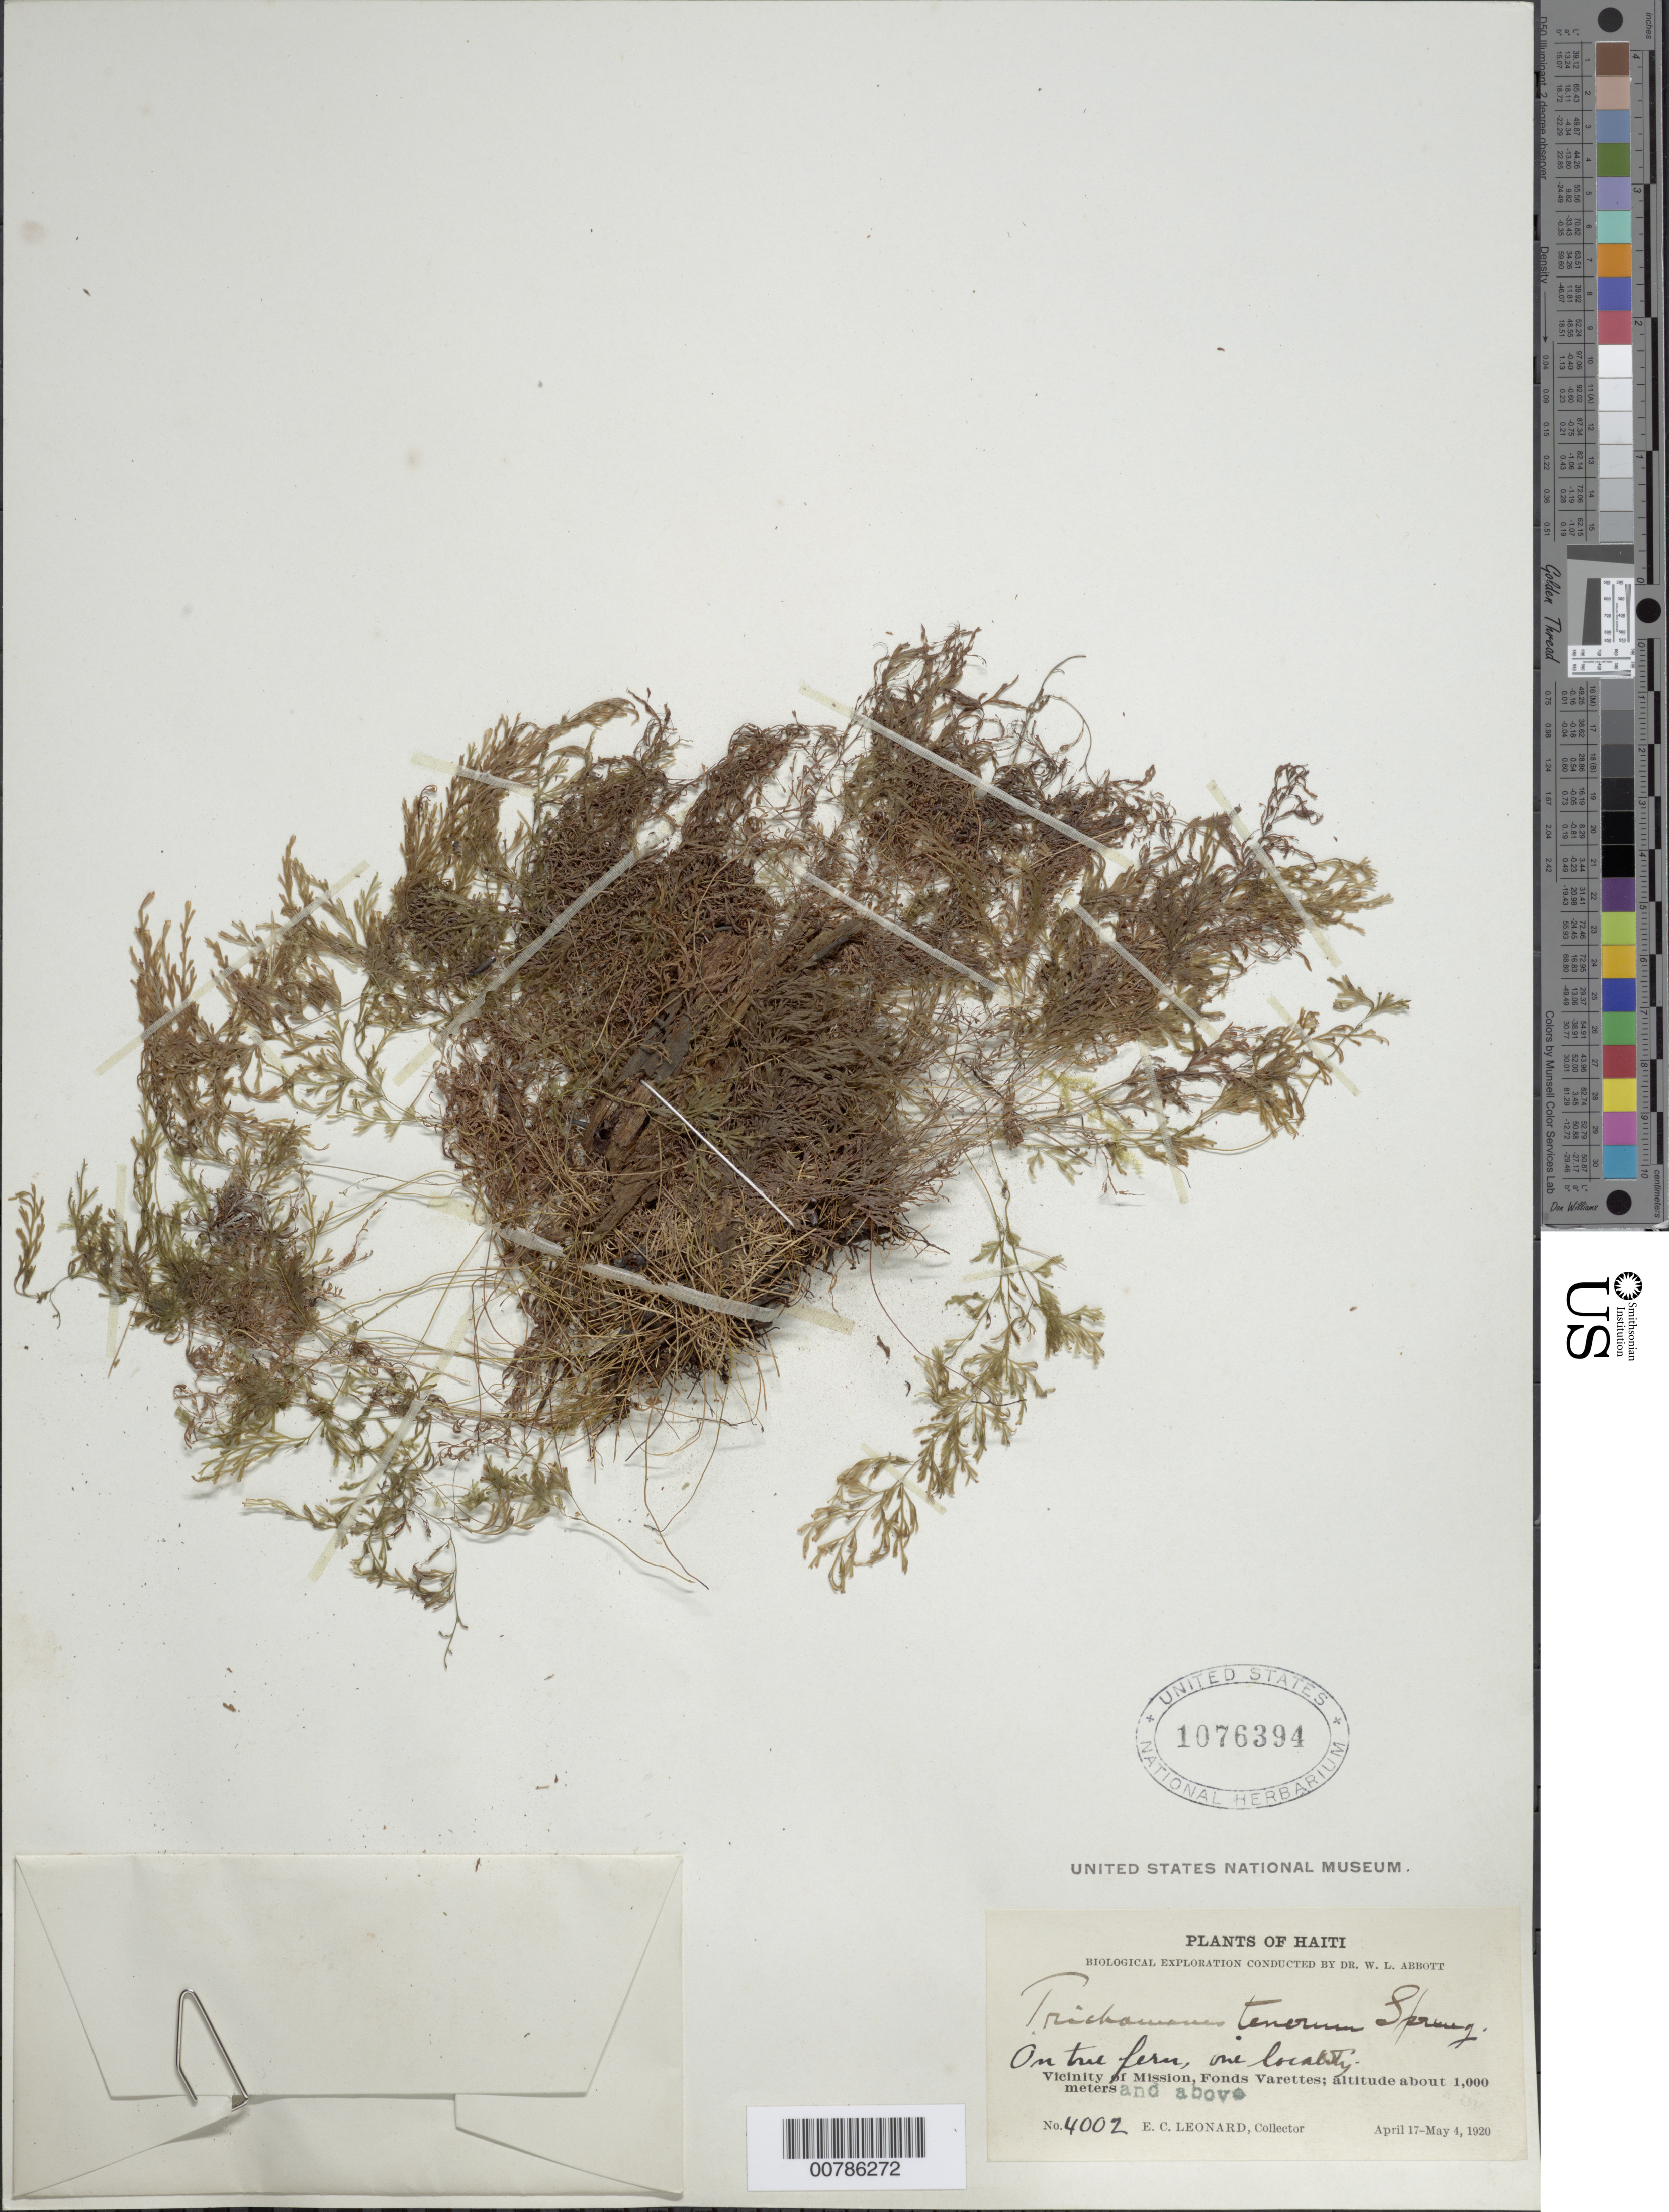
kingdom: Plantae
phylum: Tracheophyta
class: Polypodiopsida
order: Hymenophyllales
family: Hymenophyllaceae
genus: Polyphlebium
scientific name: Polyphlebium angustatum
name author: (Carmich.) Ebihara & Dubuisson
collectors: E. C. Leonard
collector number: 4002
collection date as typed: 17 Apr 1920 04 May 1920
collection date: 1920-04-17/1920-05-04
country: Haiti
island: Hispaniola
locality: Mission, vicinity; Fonds Varettes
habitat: On tree fern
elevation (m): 1000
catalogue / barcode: US 1076394